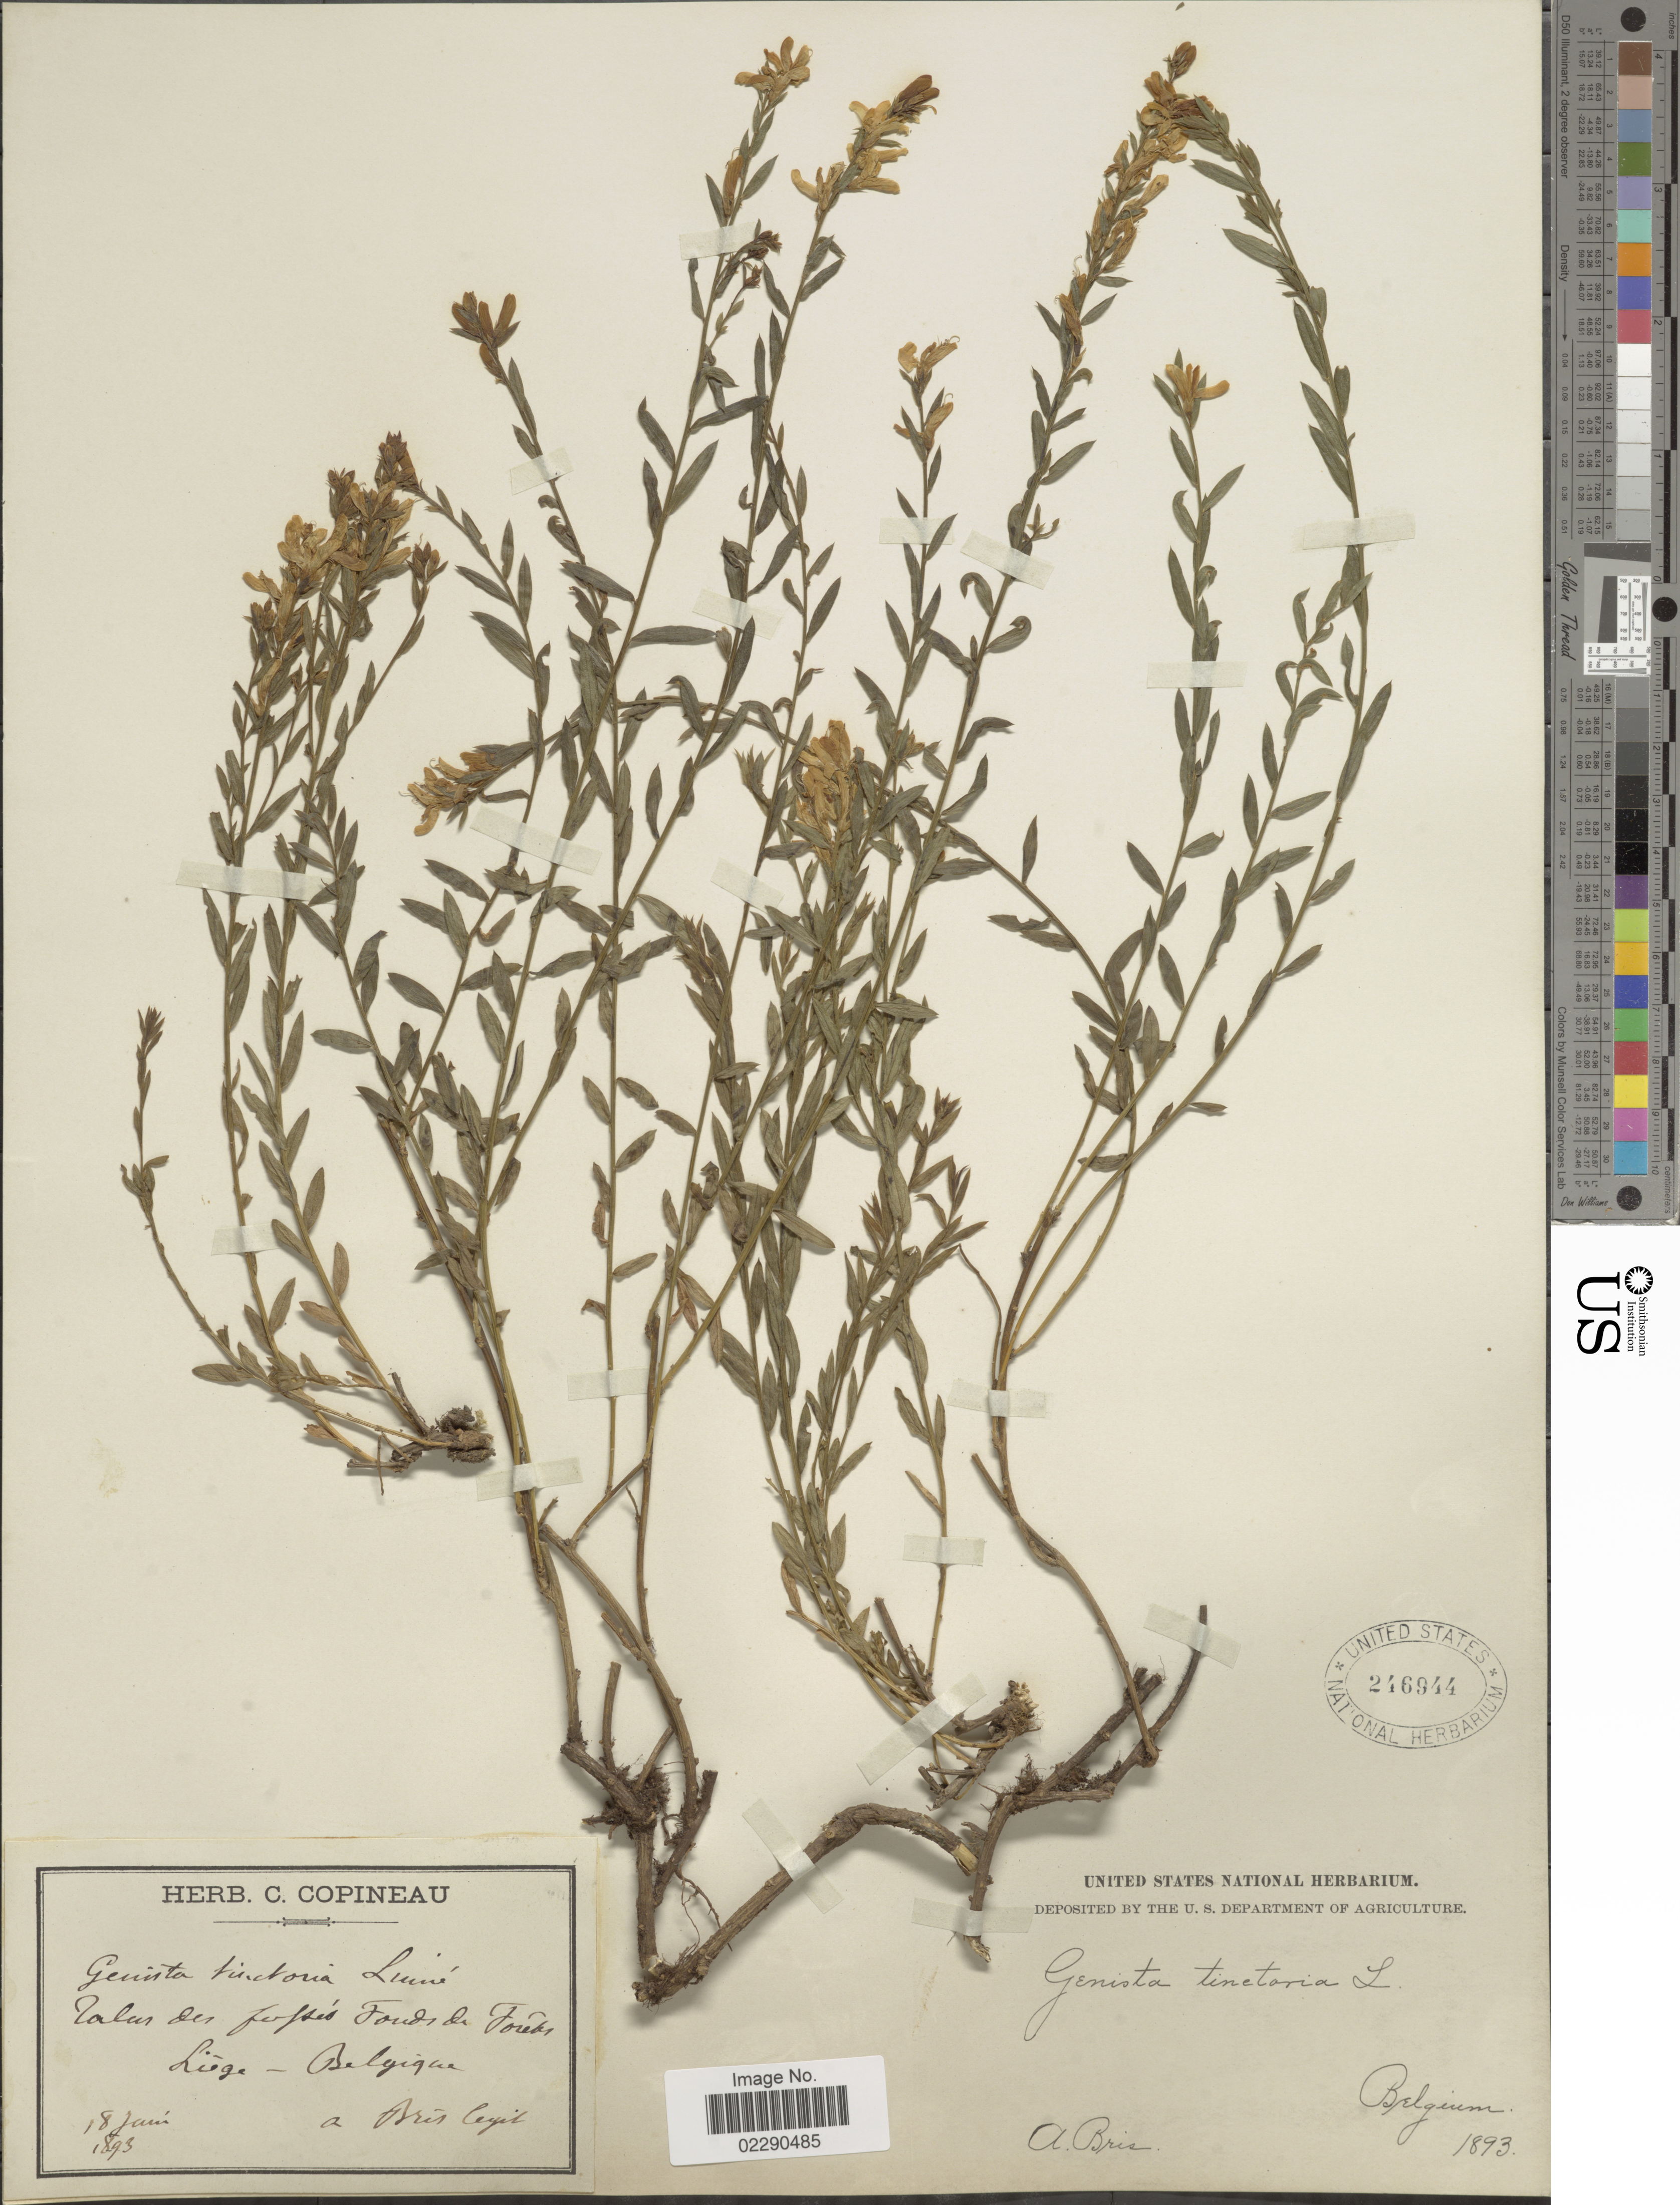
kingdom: Plantae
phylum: Tracheophyta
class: Magnoliopsida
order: Fabales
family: Fabaceae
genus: Genista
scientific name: Genista tinctoria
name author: L.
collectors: Bris, A.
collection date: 1893-06-18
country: Belgium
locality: Liege, Belgique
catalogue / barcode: US 246944